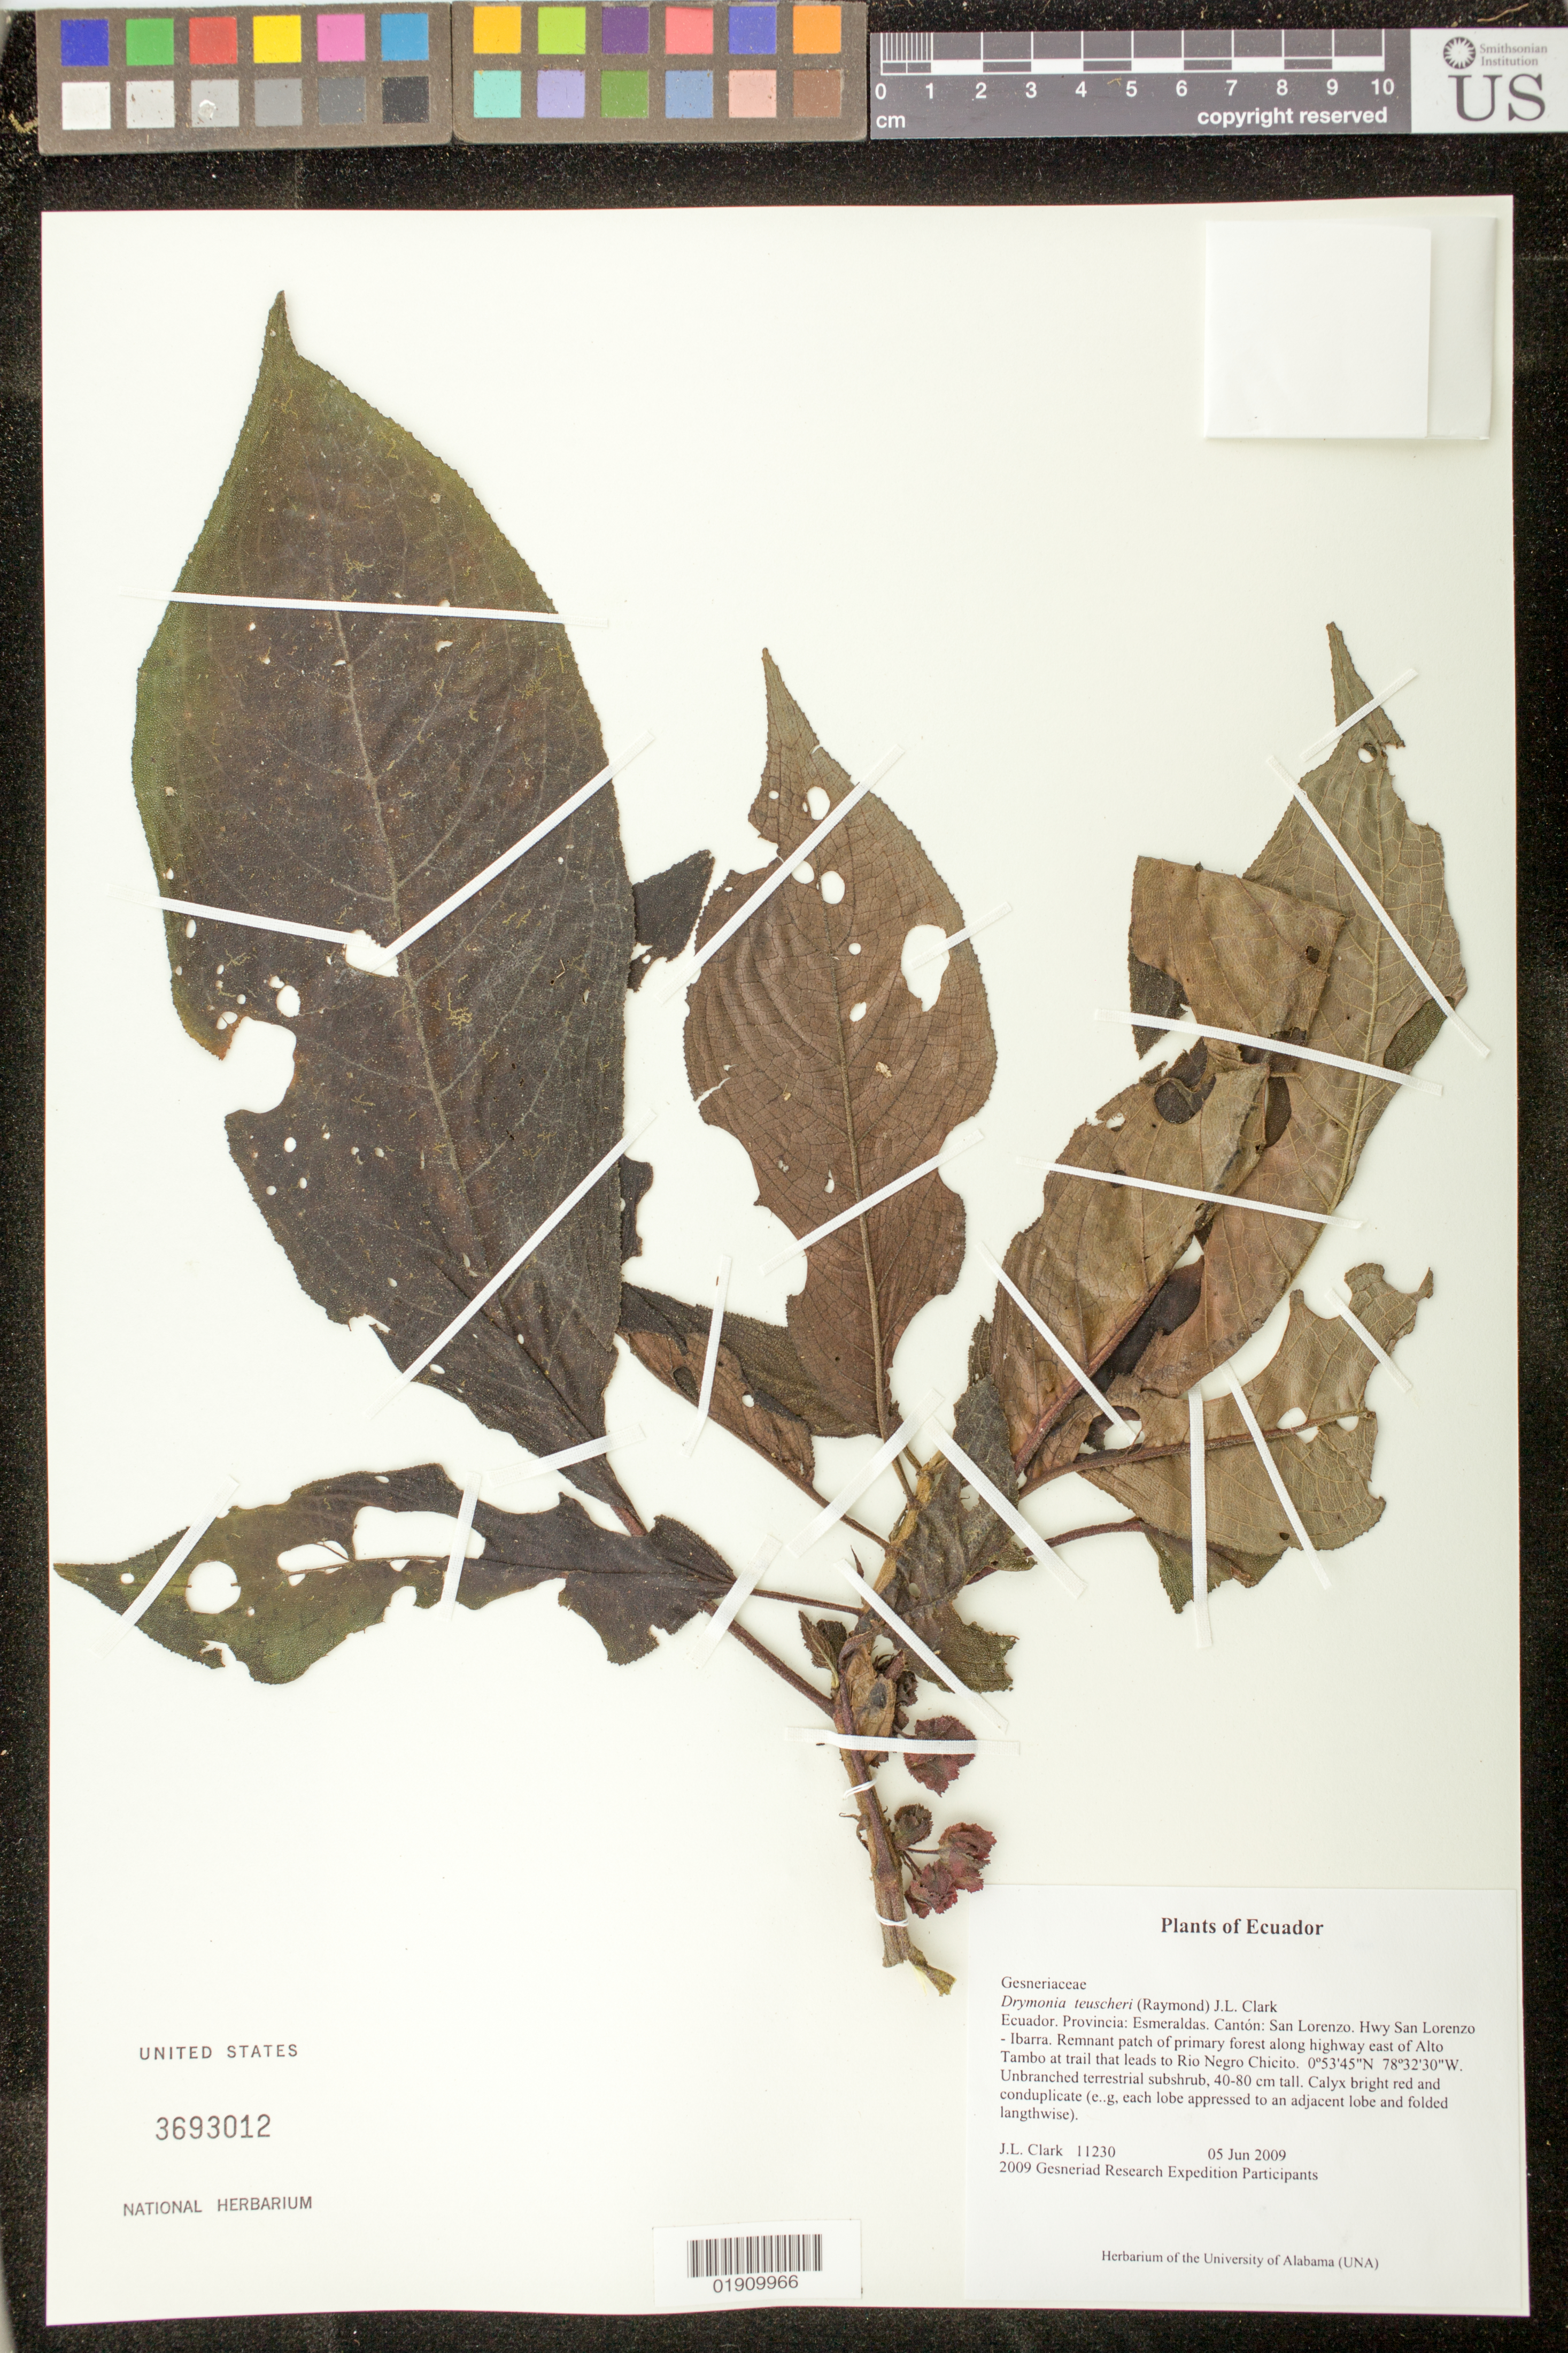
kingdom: Plantae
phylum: Tracheophyta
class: Magnoliopsida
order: Lamiales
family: Gesneriaceae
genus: Drymonia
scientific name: Drymonia teuscheri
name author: (Raymond) J.L. Clark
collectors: J. L. Clark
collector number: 11230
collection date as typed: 05 Jun 2009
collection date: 2009-06-05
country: Ecuador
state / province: Esmeraldas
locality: Ecuador. Provincia: Esmeraldas. Canton: San Lorenzo. Hwy San Lorenzo-Ibarra. Remnant patch of primary forest along highway east of Alto Tambo at trail that leads to Rio Negro Chicito.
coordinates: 0°53'45"N, 78°32'30"W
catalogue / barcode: US 3693012